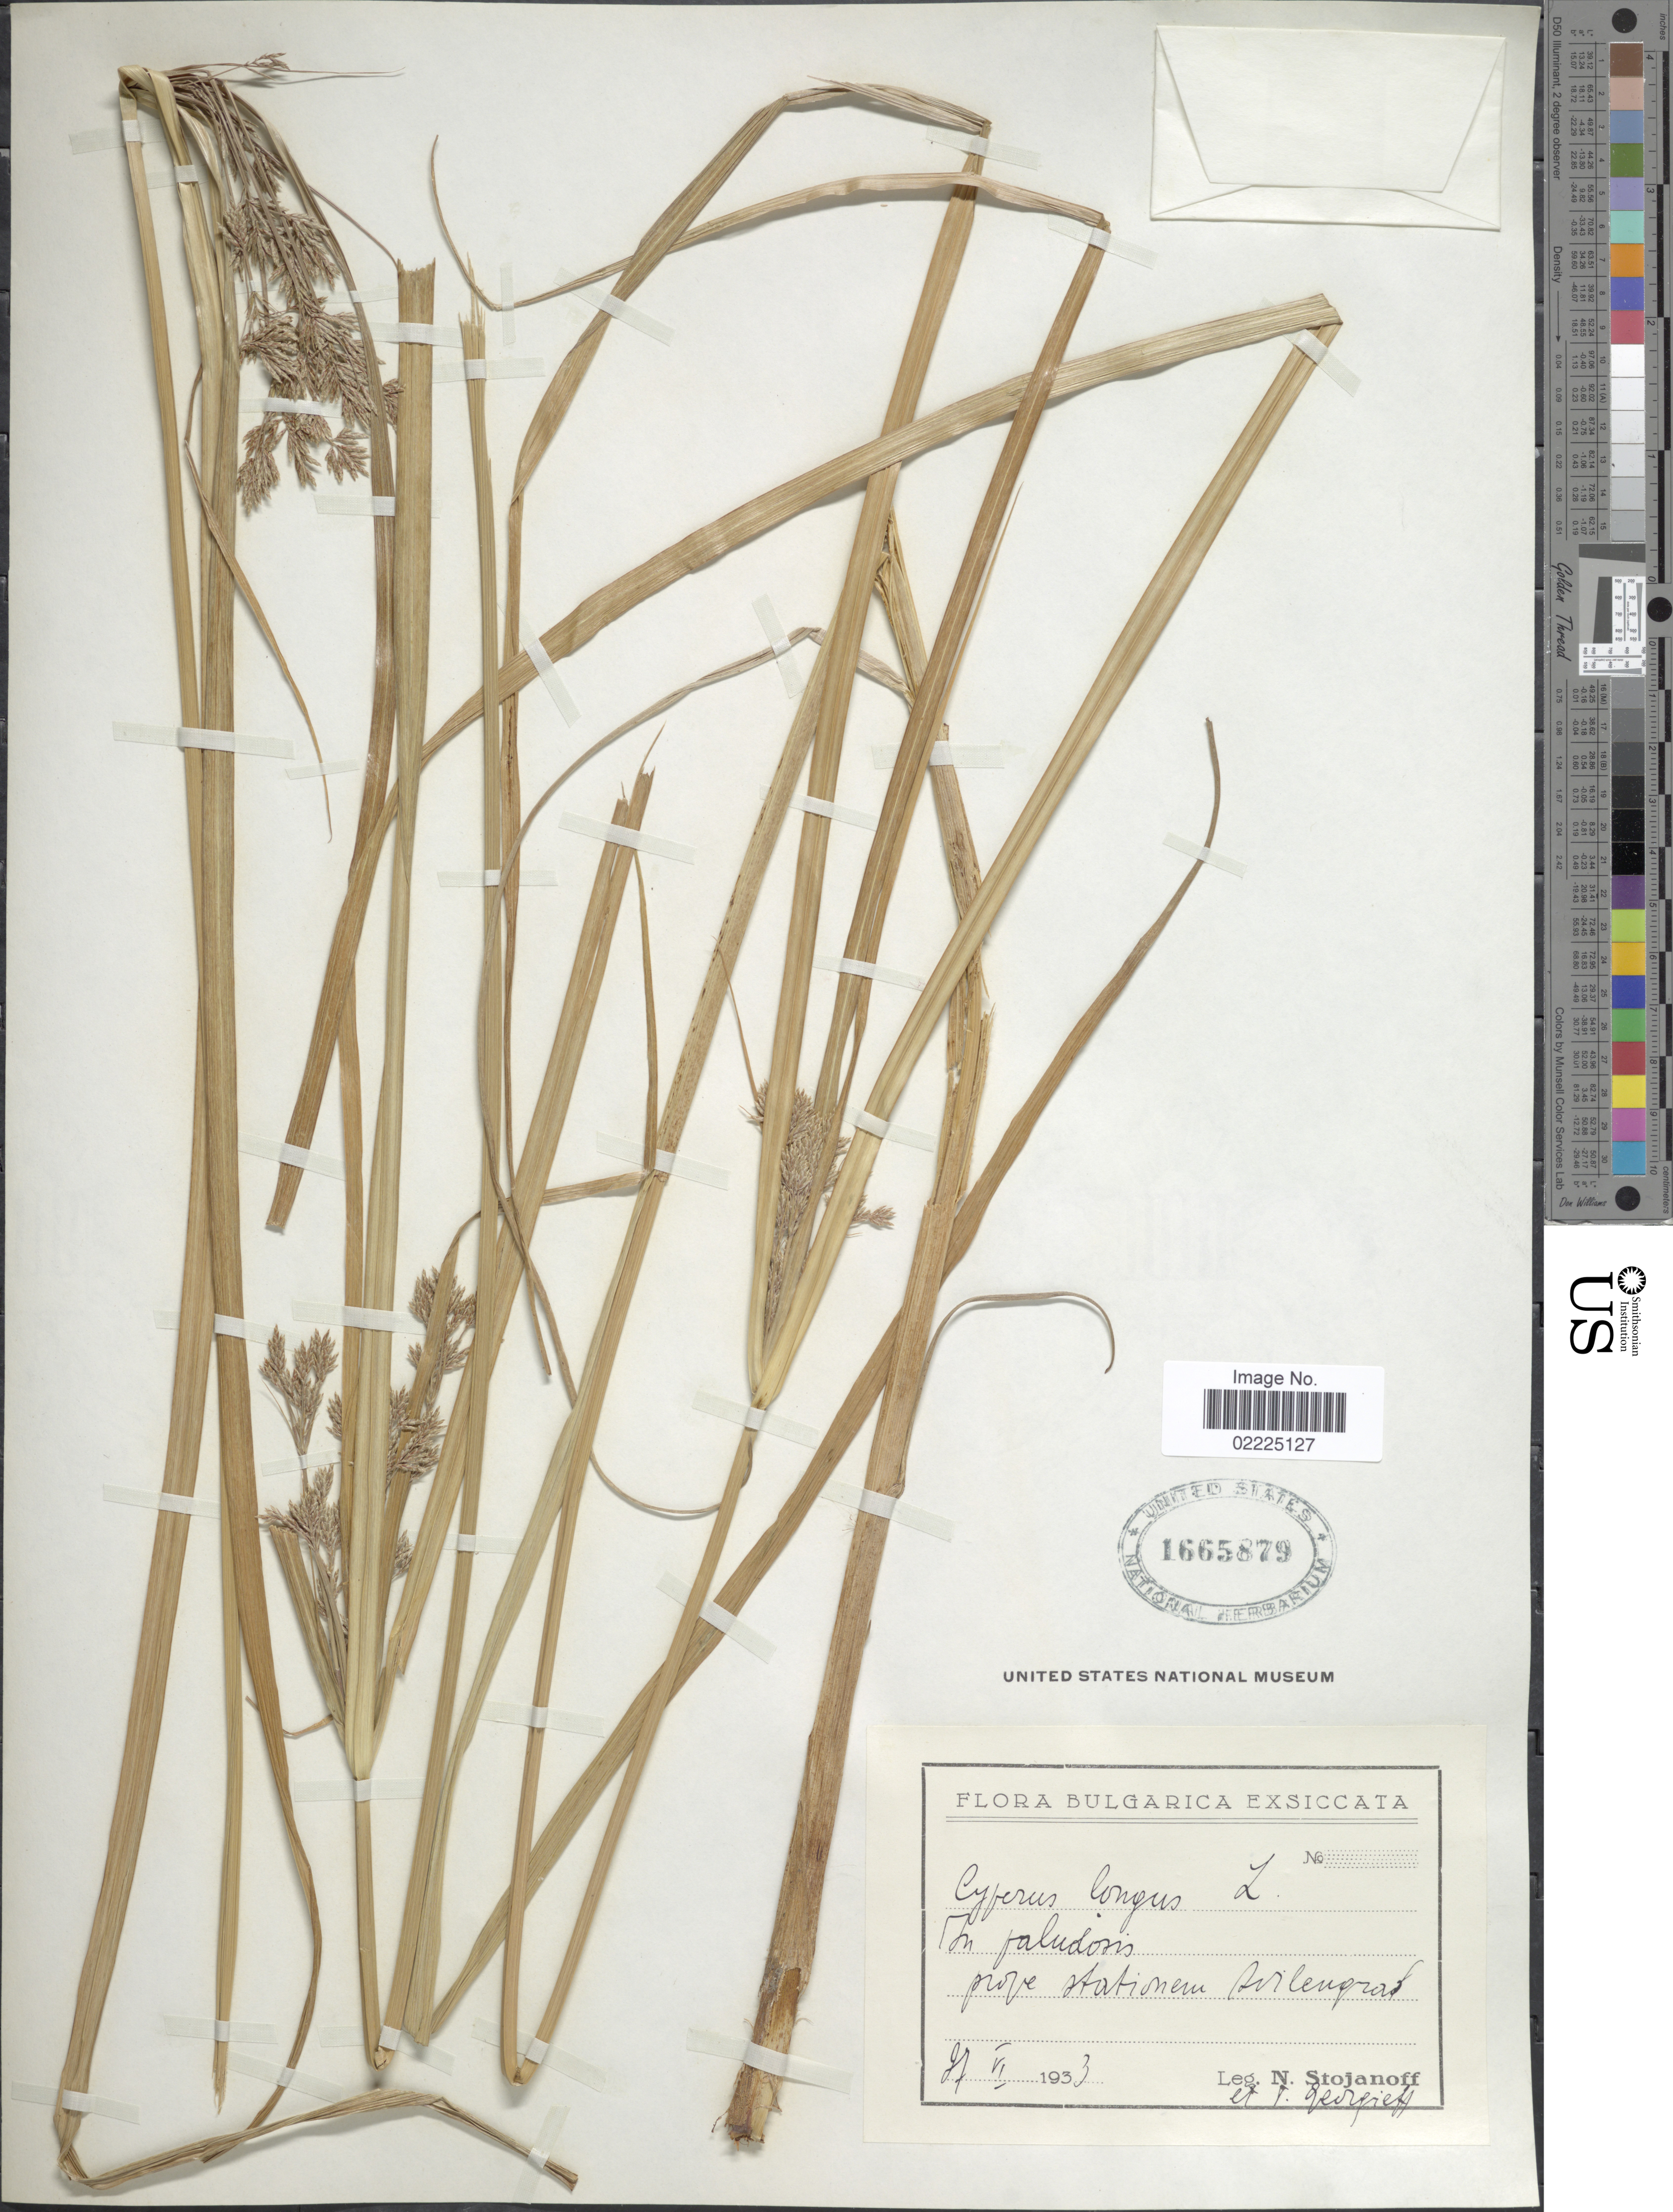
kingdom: Plantae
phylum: Tracheophyta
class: Liliopsida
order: Poales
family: Cyperaceae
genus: Cyperus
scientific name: Cyperus longus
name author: L.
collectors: N. Stojanoff & T. Georgieff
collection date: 1933-06-27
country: Bulgaria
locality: In faludosis prope stationeu Wilenprat [interpreted]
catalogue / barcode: US 1665879